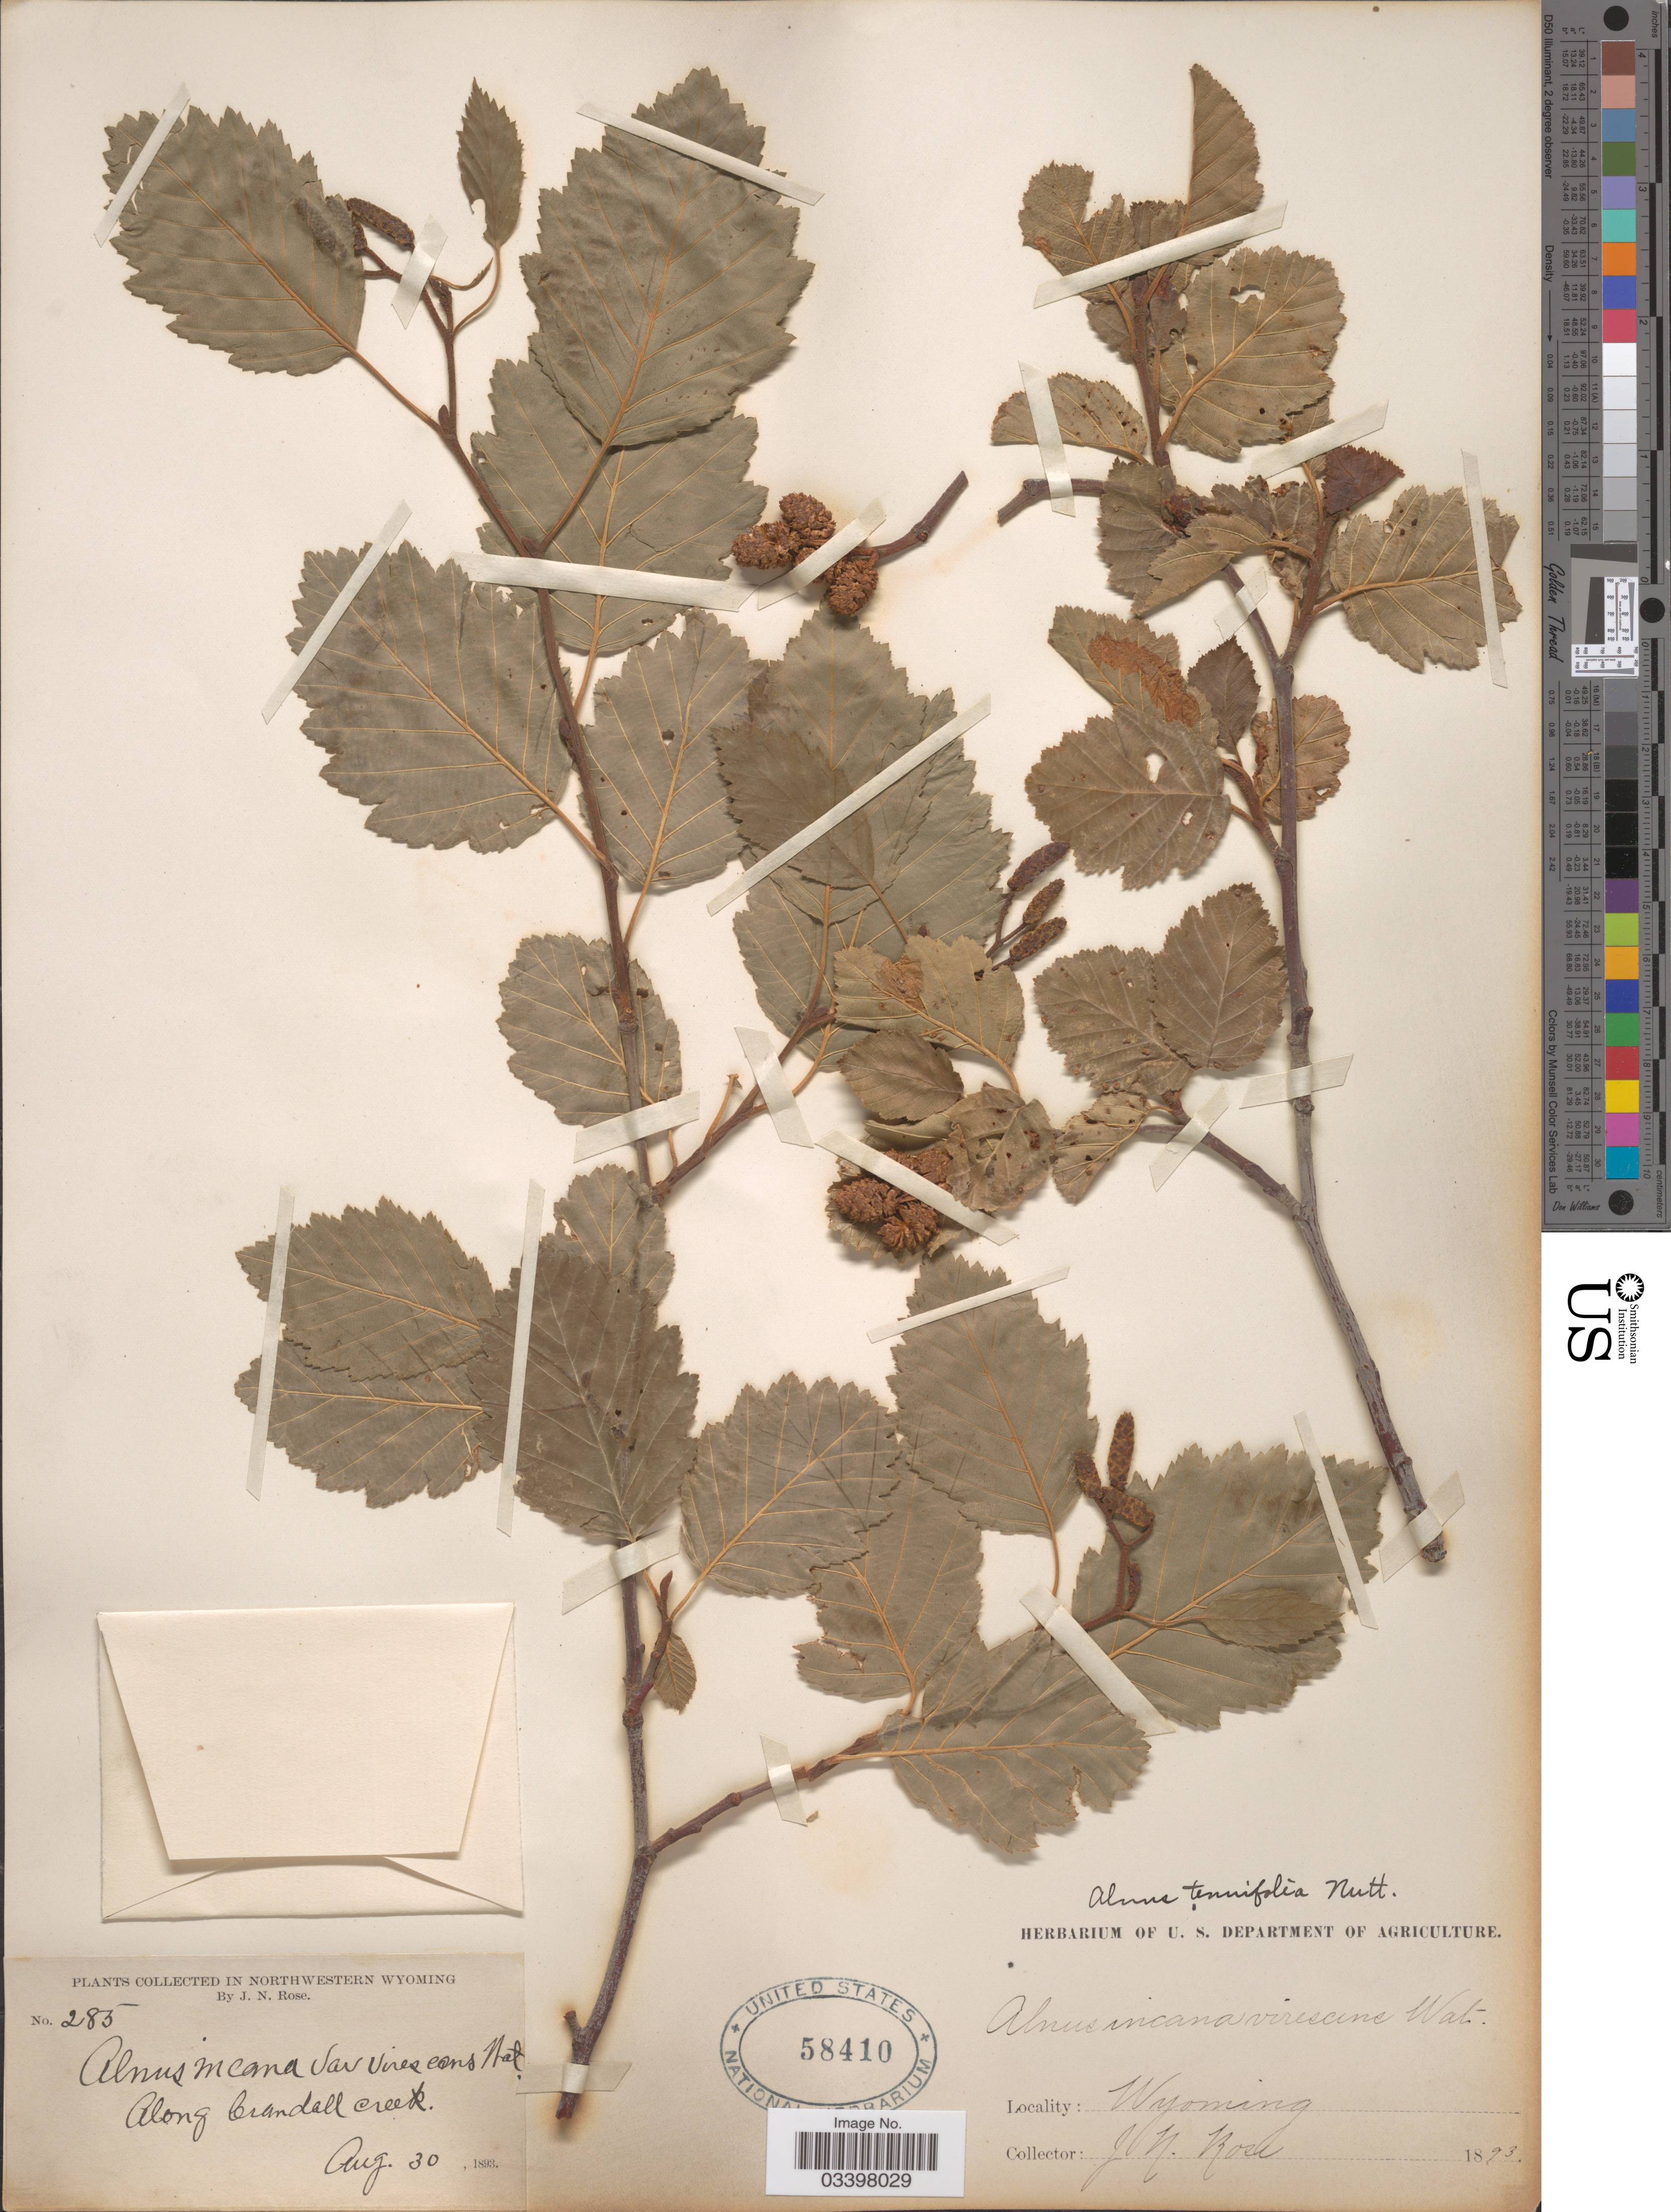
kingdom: Plantae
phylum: Tracheophyta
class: Magnoliopsida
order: Fagales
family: Betulaceae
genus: Alnus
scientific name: Alnus incana subsp. tenuifolia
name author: (Nutt.) Breitung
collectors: J. N. Rose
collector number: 285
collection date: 1893-08-30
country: United States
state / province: Wyoming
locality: In Northwestern Wyoming. Along Crandall Creek.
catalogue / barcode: US 58410